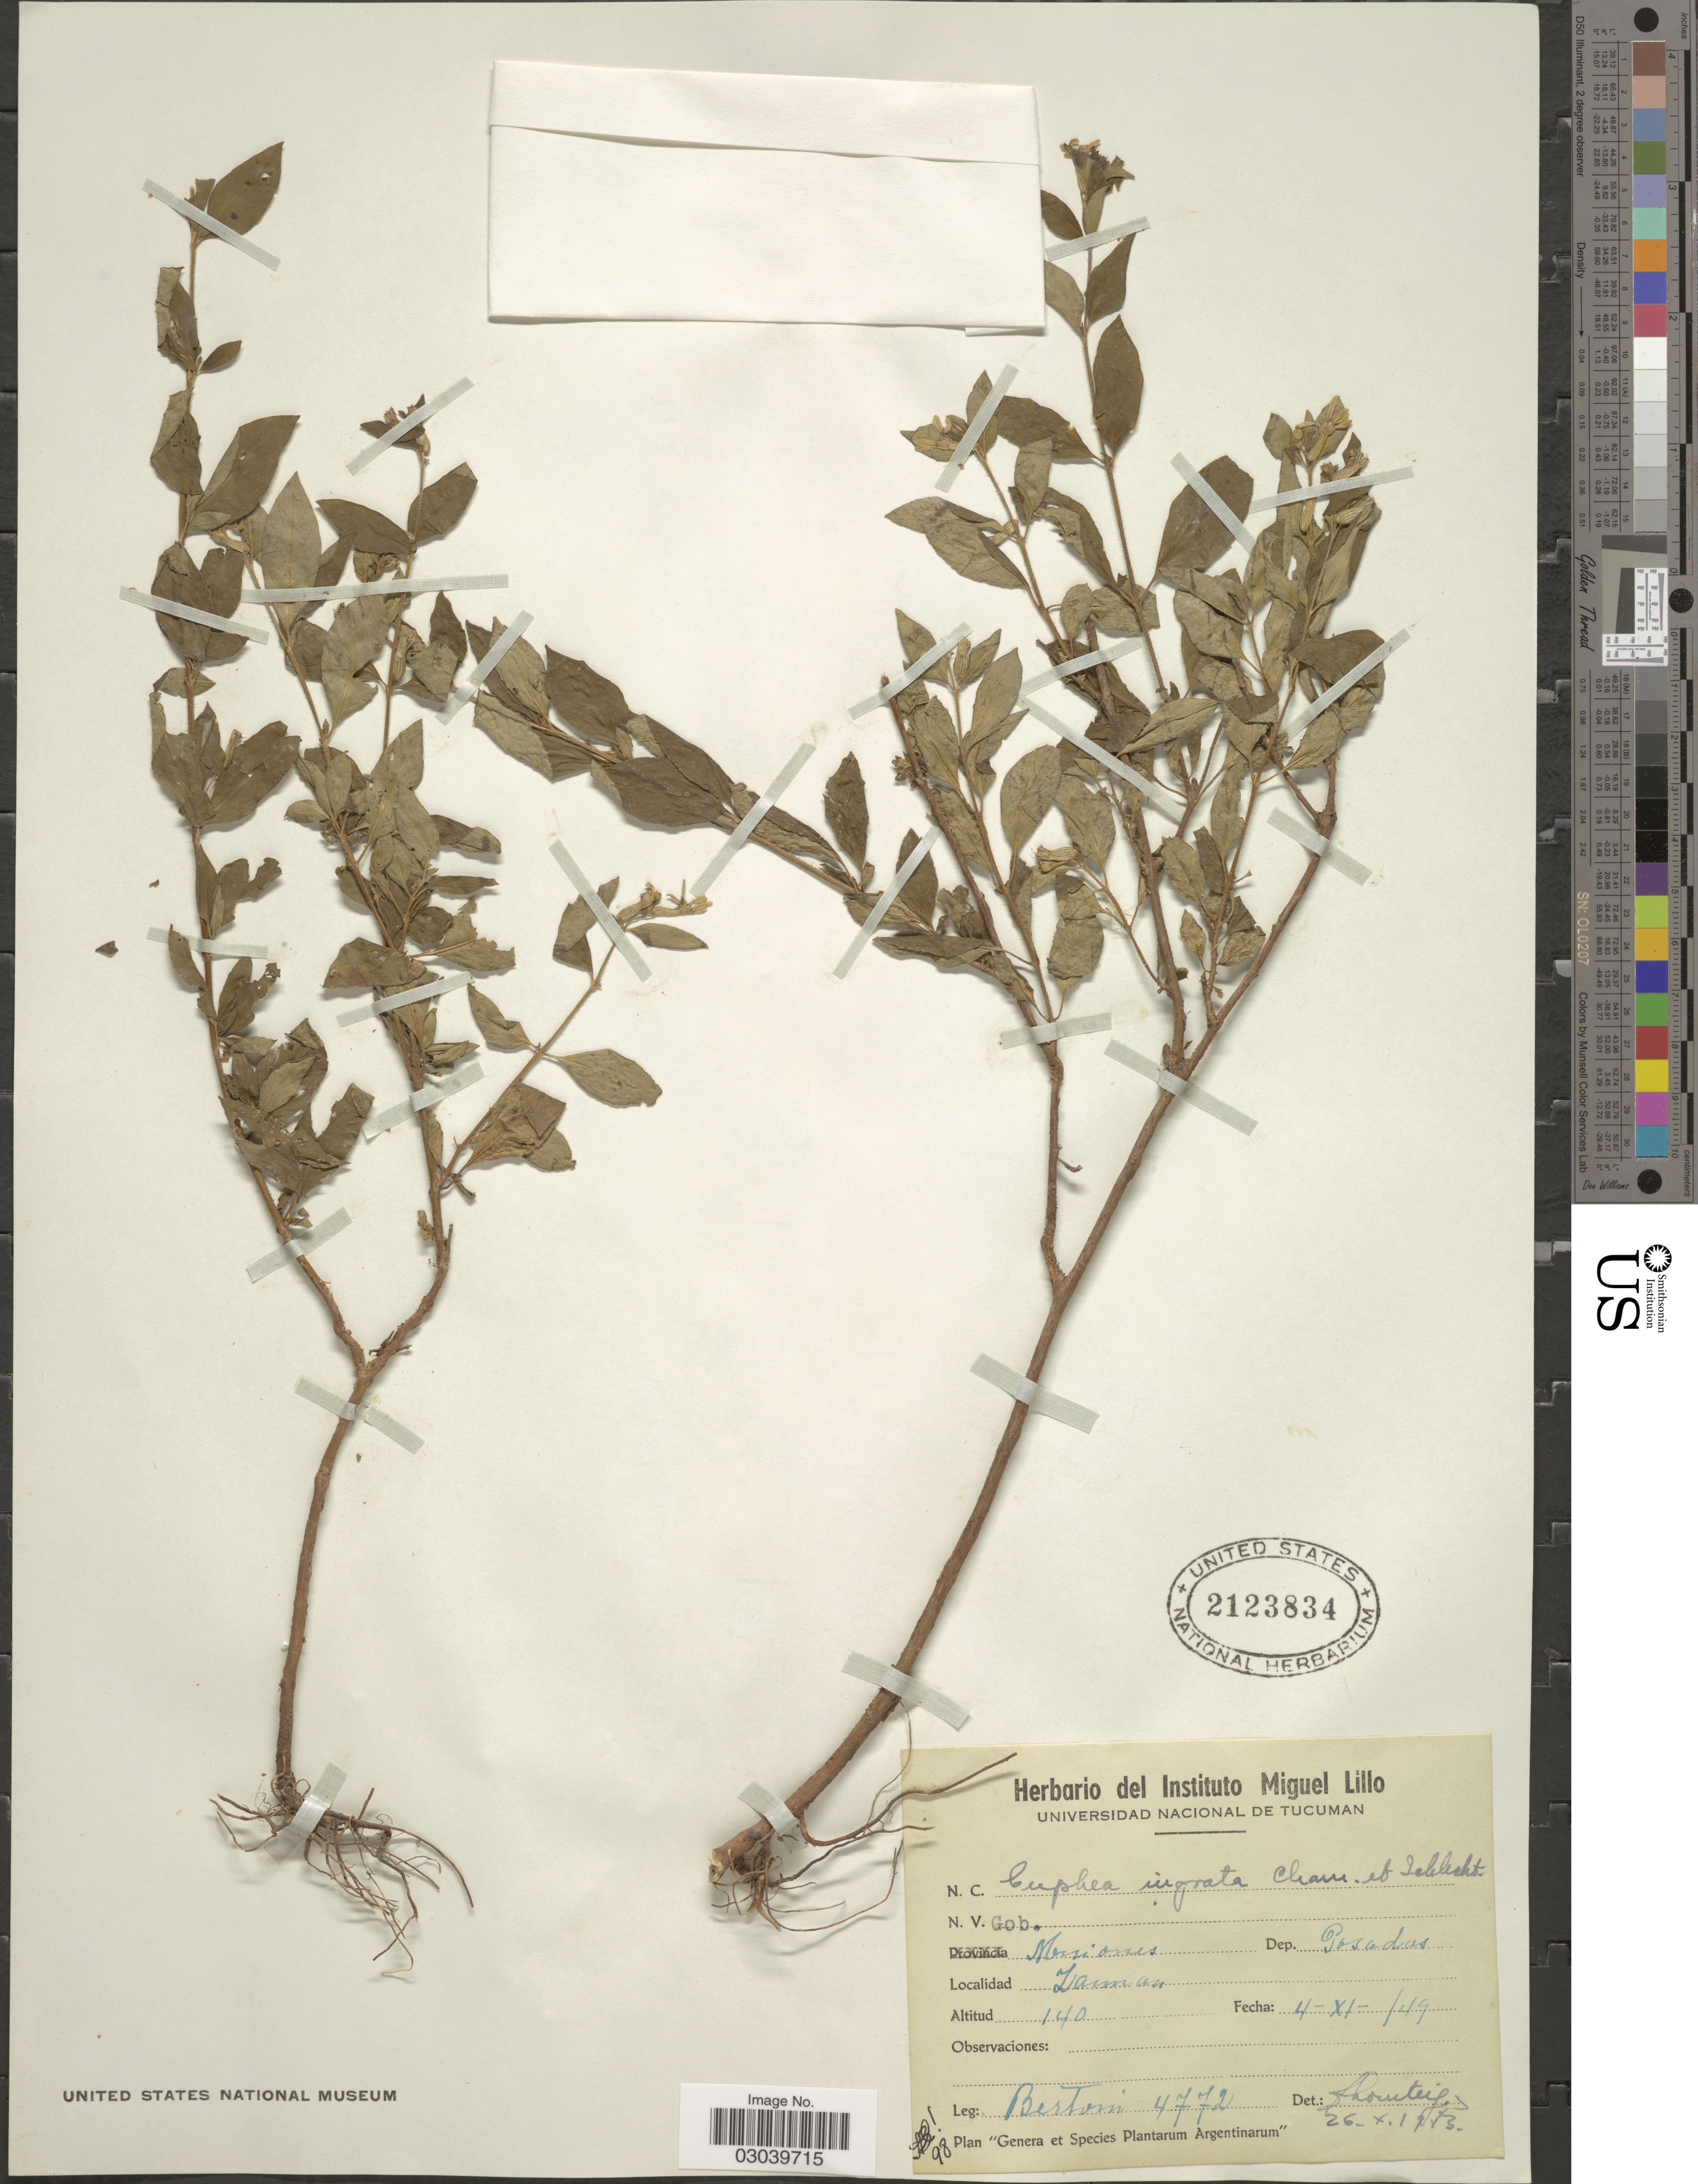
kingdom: Plantae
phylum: Tracheophyta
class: Magnoliopsida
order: Myrtales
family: Lythraceae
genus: Cuphea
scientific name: Cuphea ingrata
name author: Cham. & Schltdl.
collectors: -- Bertoni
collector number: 4772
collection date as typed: Transcribed d/m/y: 4/11/49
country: Argentina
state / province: Misiones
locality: Gob. Misiones. Dep. Posadas, Lannan [interpreted].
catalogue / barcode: US 2123834